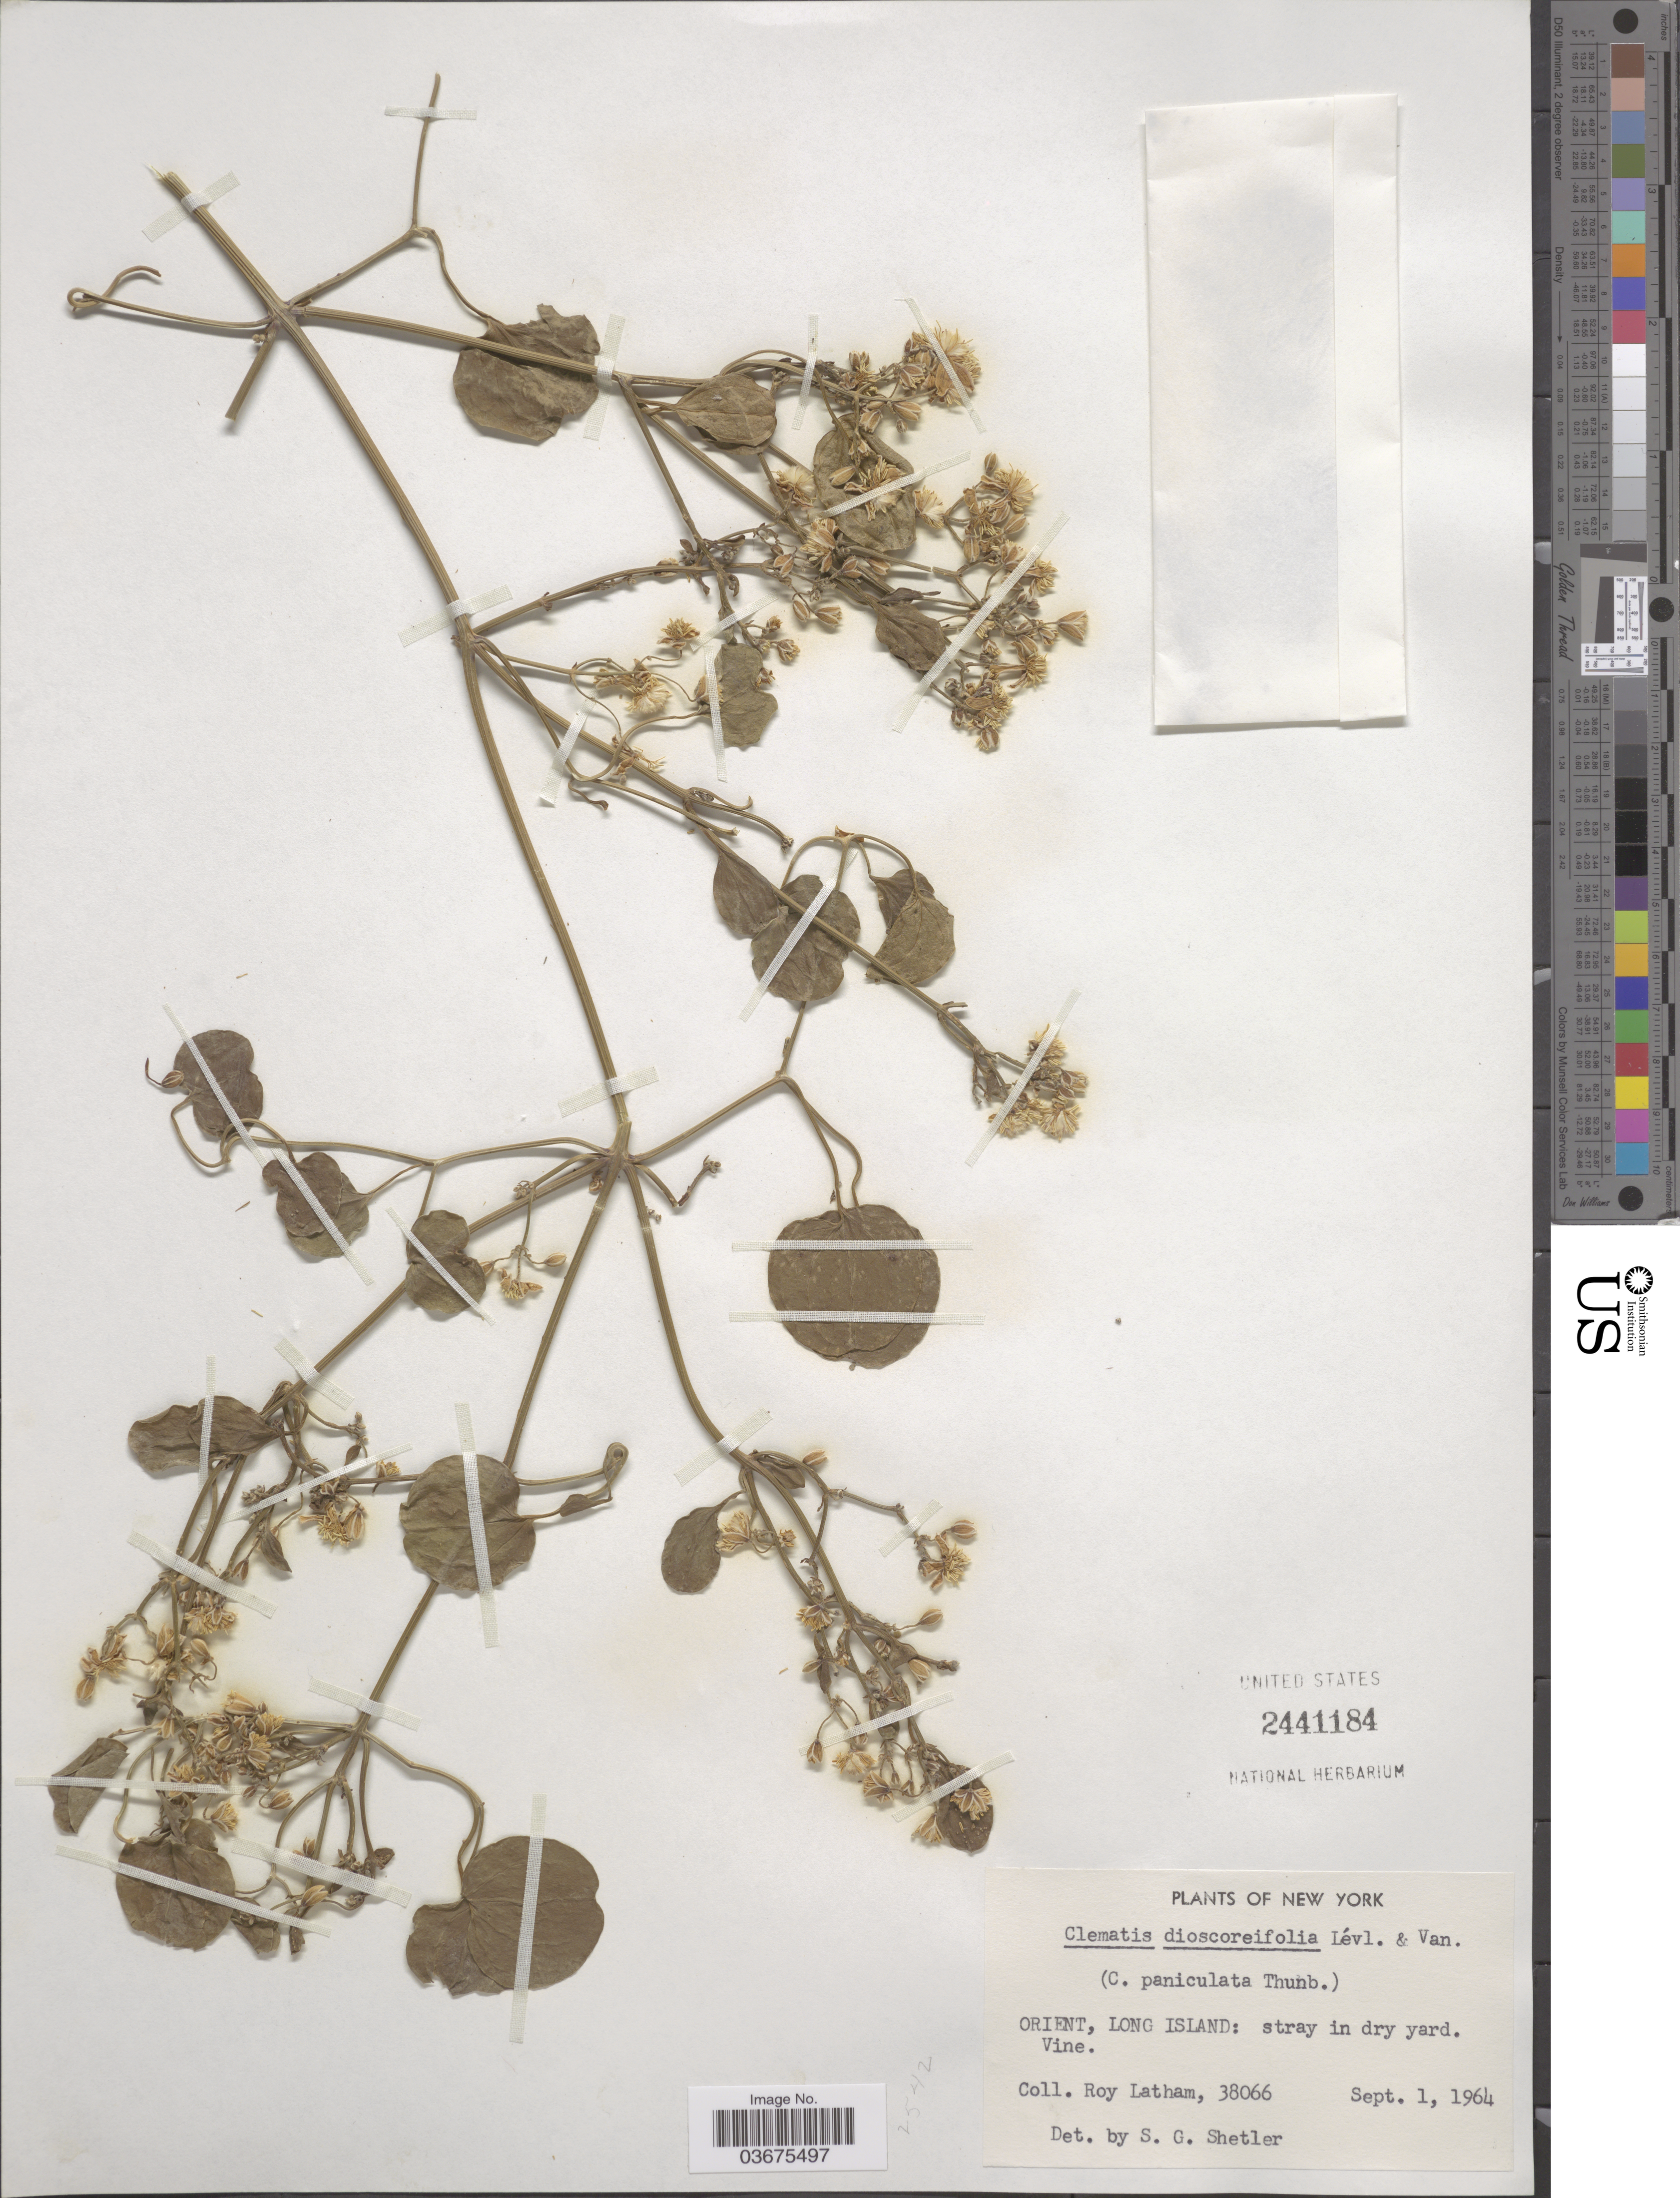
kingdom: Plantae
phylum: Tracheophyta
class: Magnoliopsida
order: Ranunculales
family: Ranunculaceae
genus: Clematis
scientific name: Clematis terniflora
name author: DC.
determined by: Strong, M. T., (US), Smithsonian Institution - National Museum of Natural History (UNITED STATES)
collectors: R. Latham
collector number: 38066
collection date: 1964-09-01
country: United States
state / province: New York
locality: Orient, Long Island.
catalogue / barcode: US 2441184